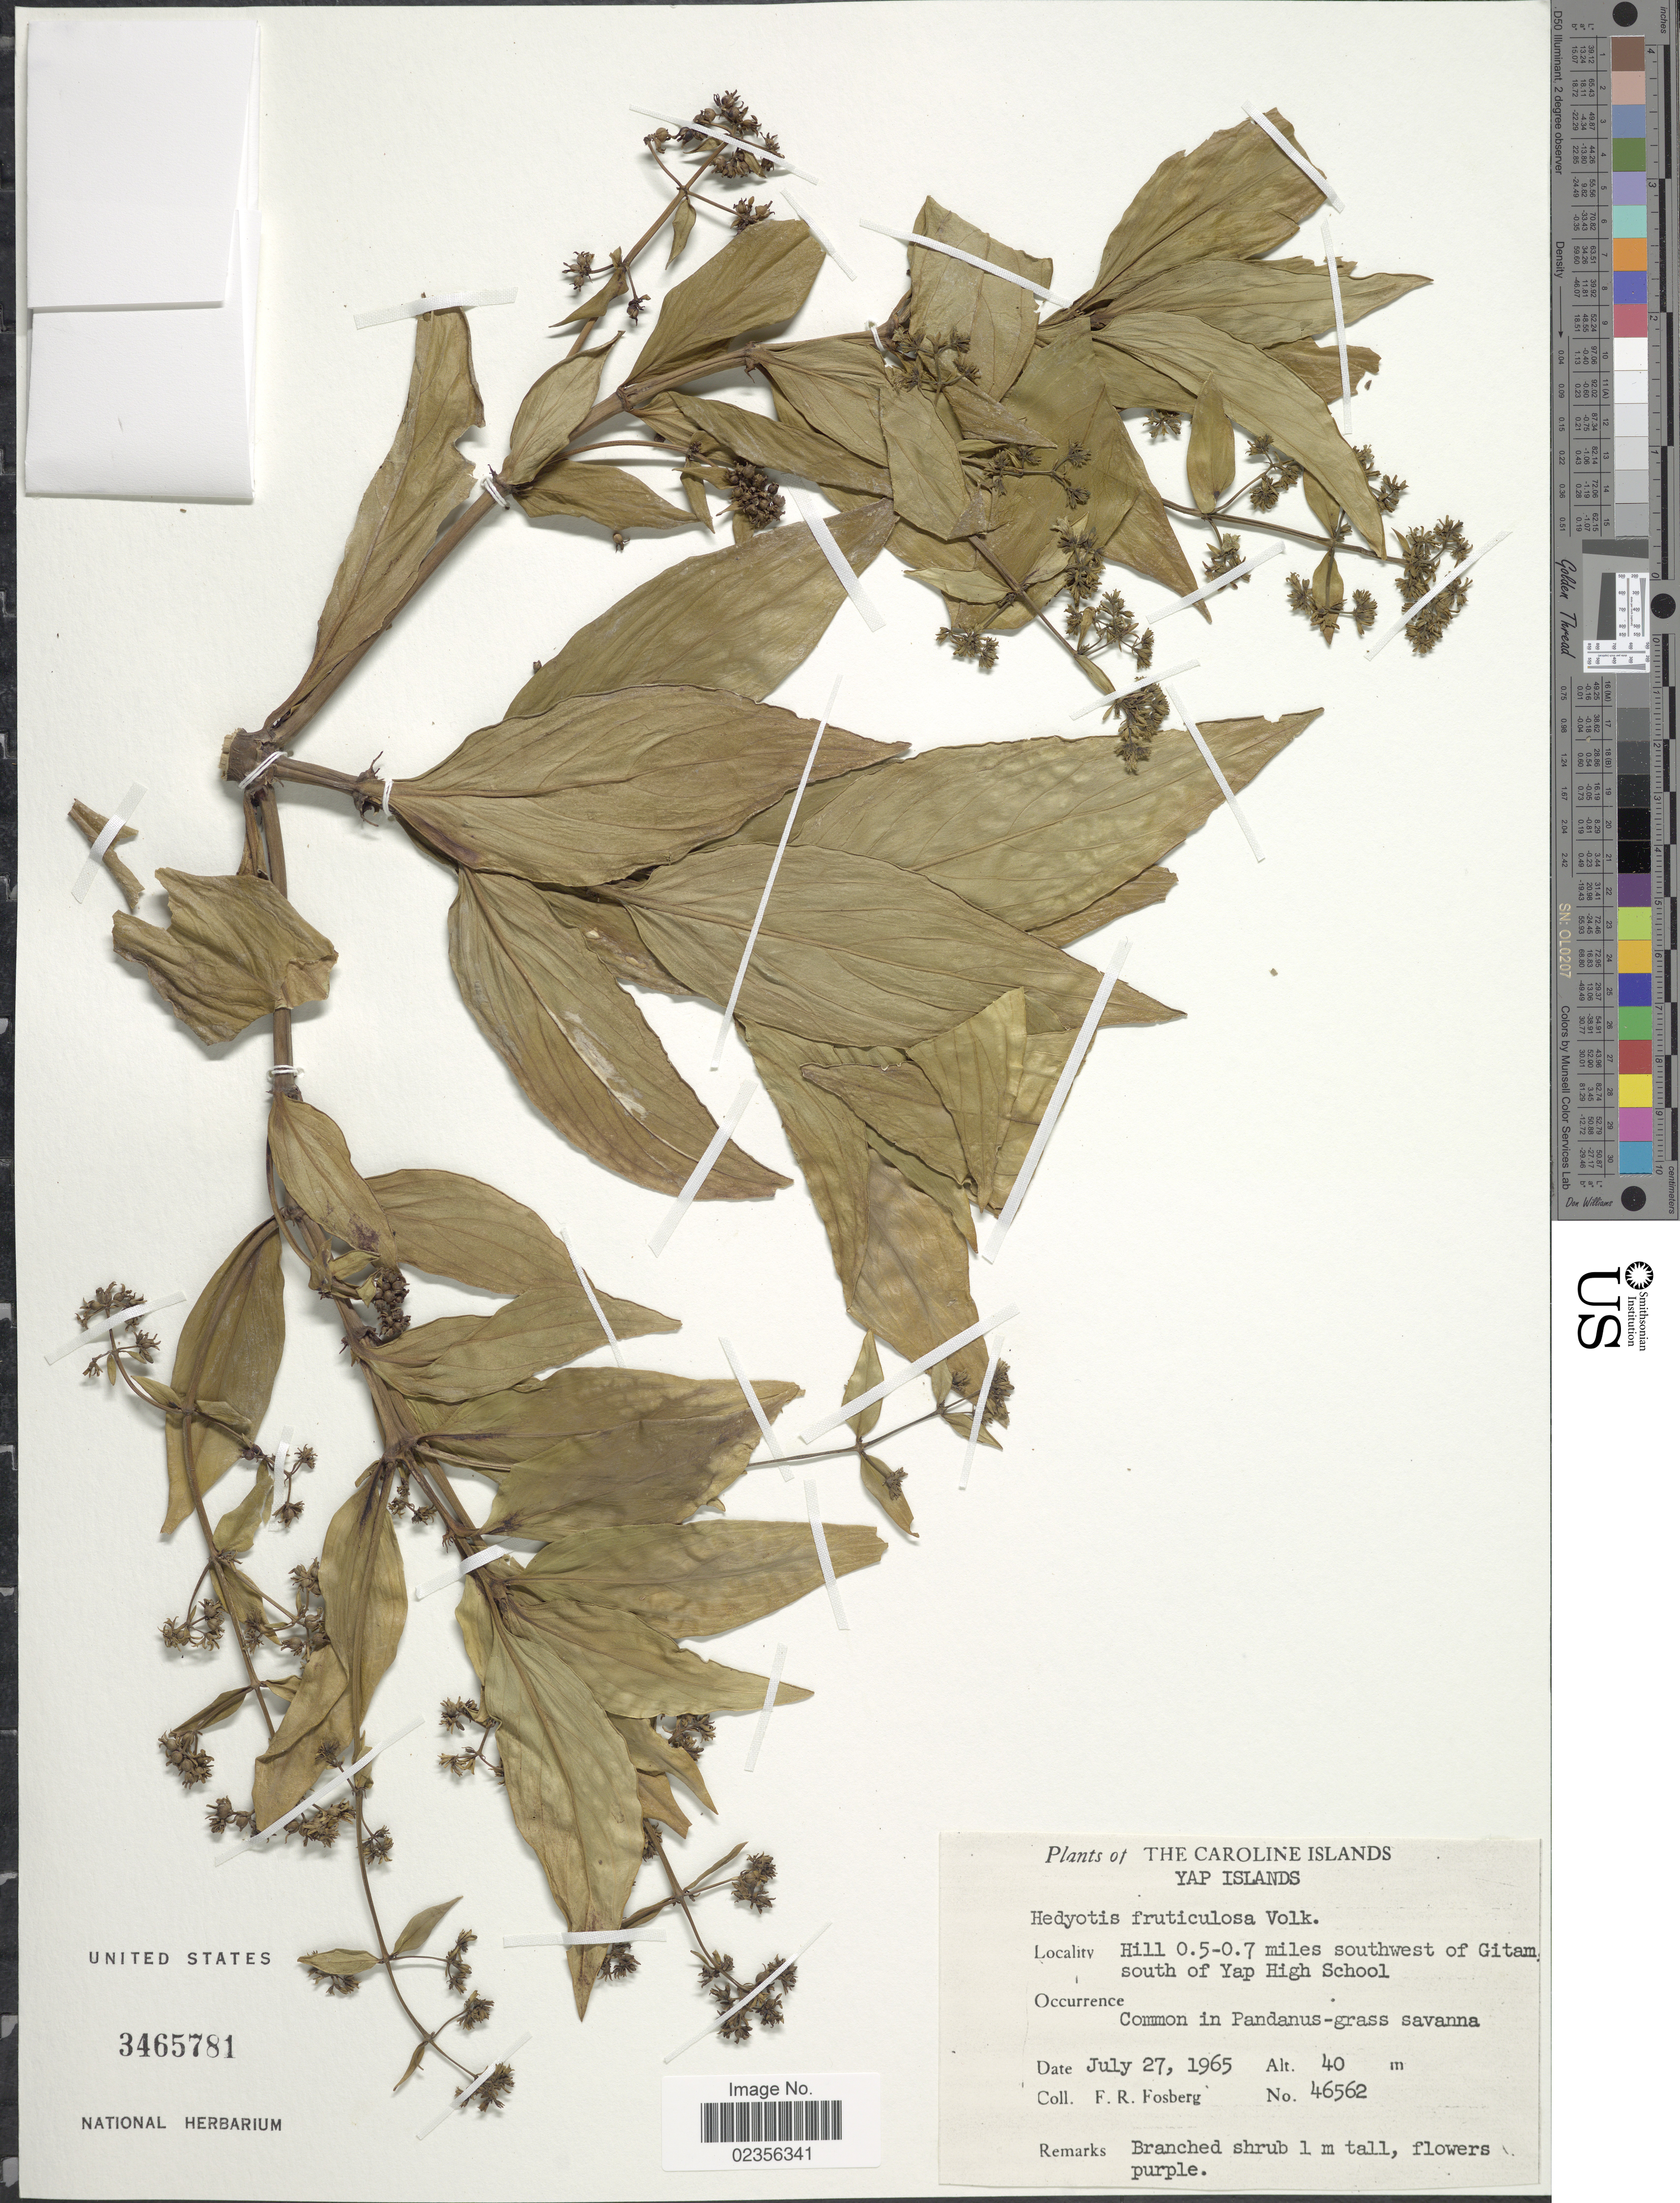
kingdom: Plantae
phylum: Tracheophyta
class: Magnoliopsida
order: Gentianales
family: Rubiaceae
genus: Hedyotis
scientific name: Hedyotis fruticulosa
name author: Volk.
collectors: F. R. Fosberg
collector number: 46562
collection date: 1965-07-27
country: Micronesia, Federated States of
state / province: Yap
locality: The Caroline Islands, Yap Islands, Hill 0.5-0.7 miles southwest of Gitam, south of Yap High School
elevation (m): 40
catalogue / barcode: US 3465781